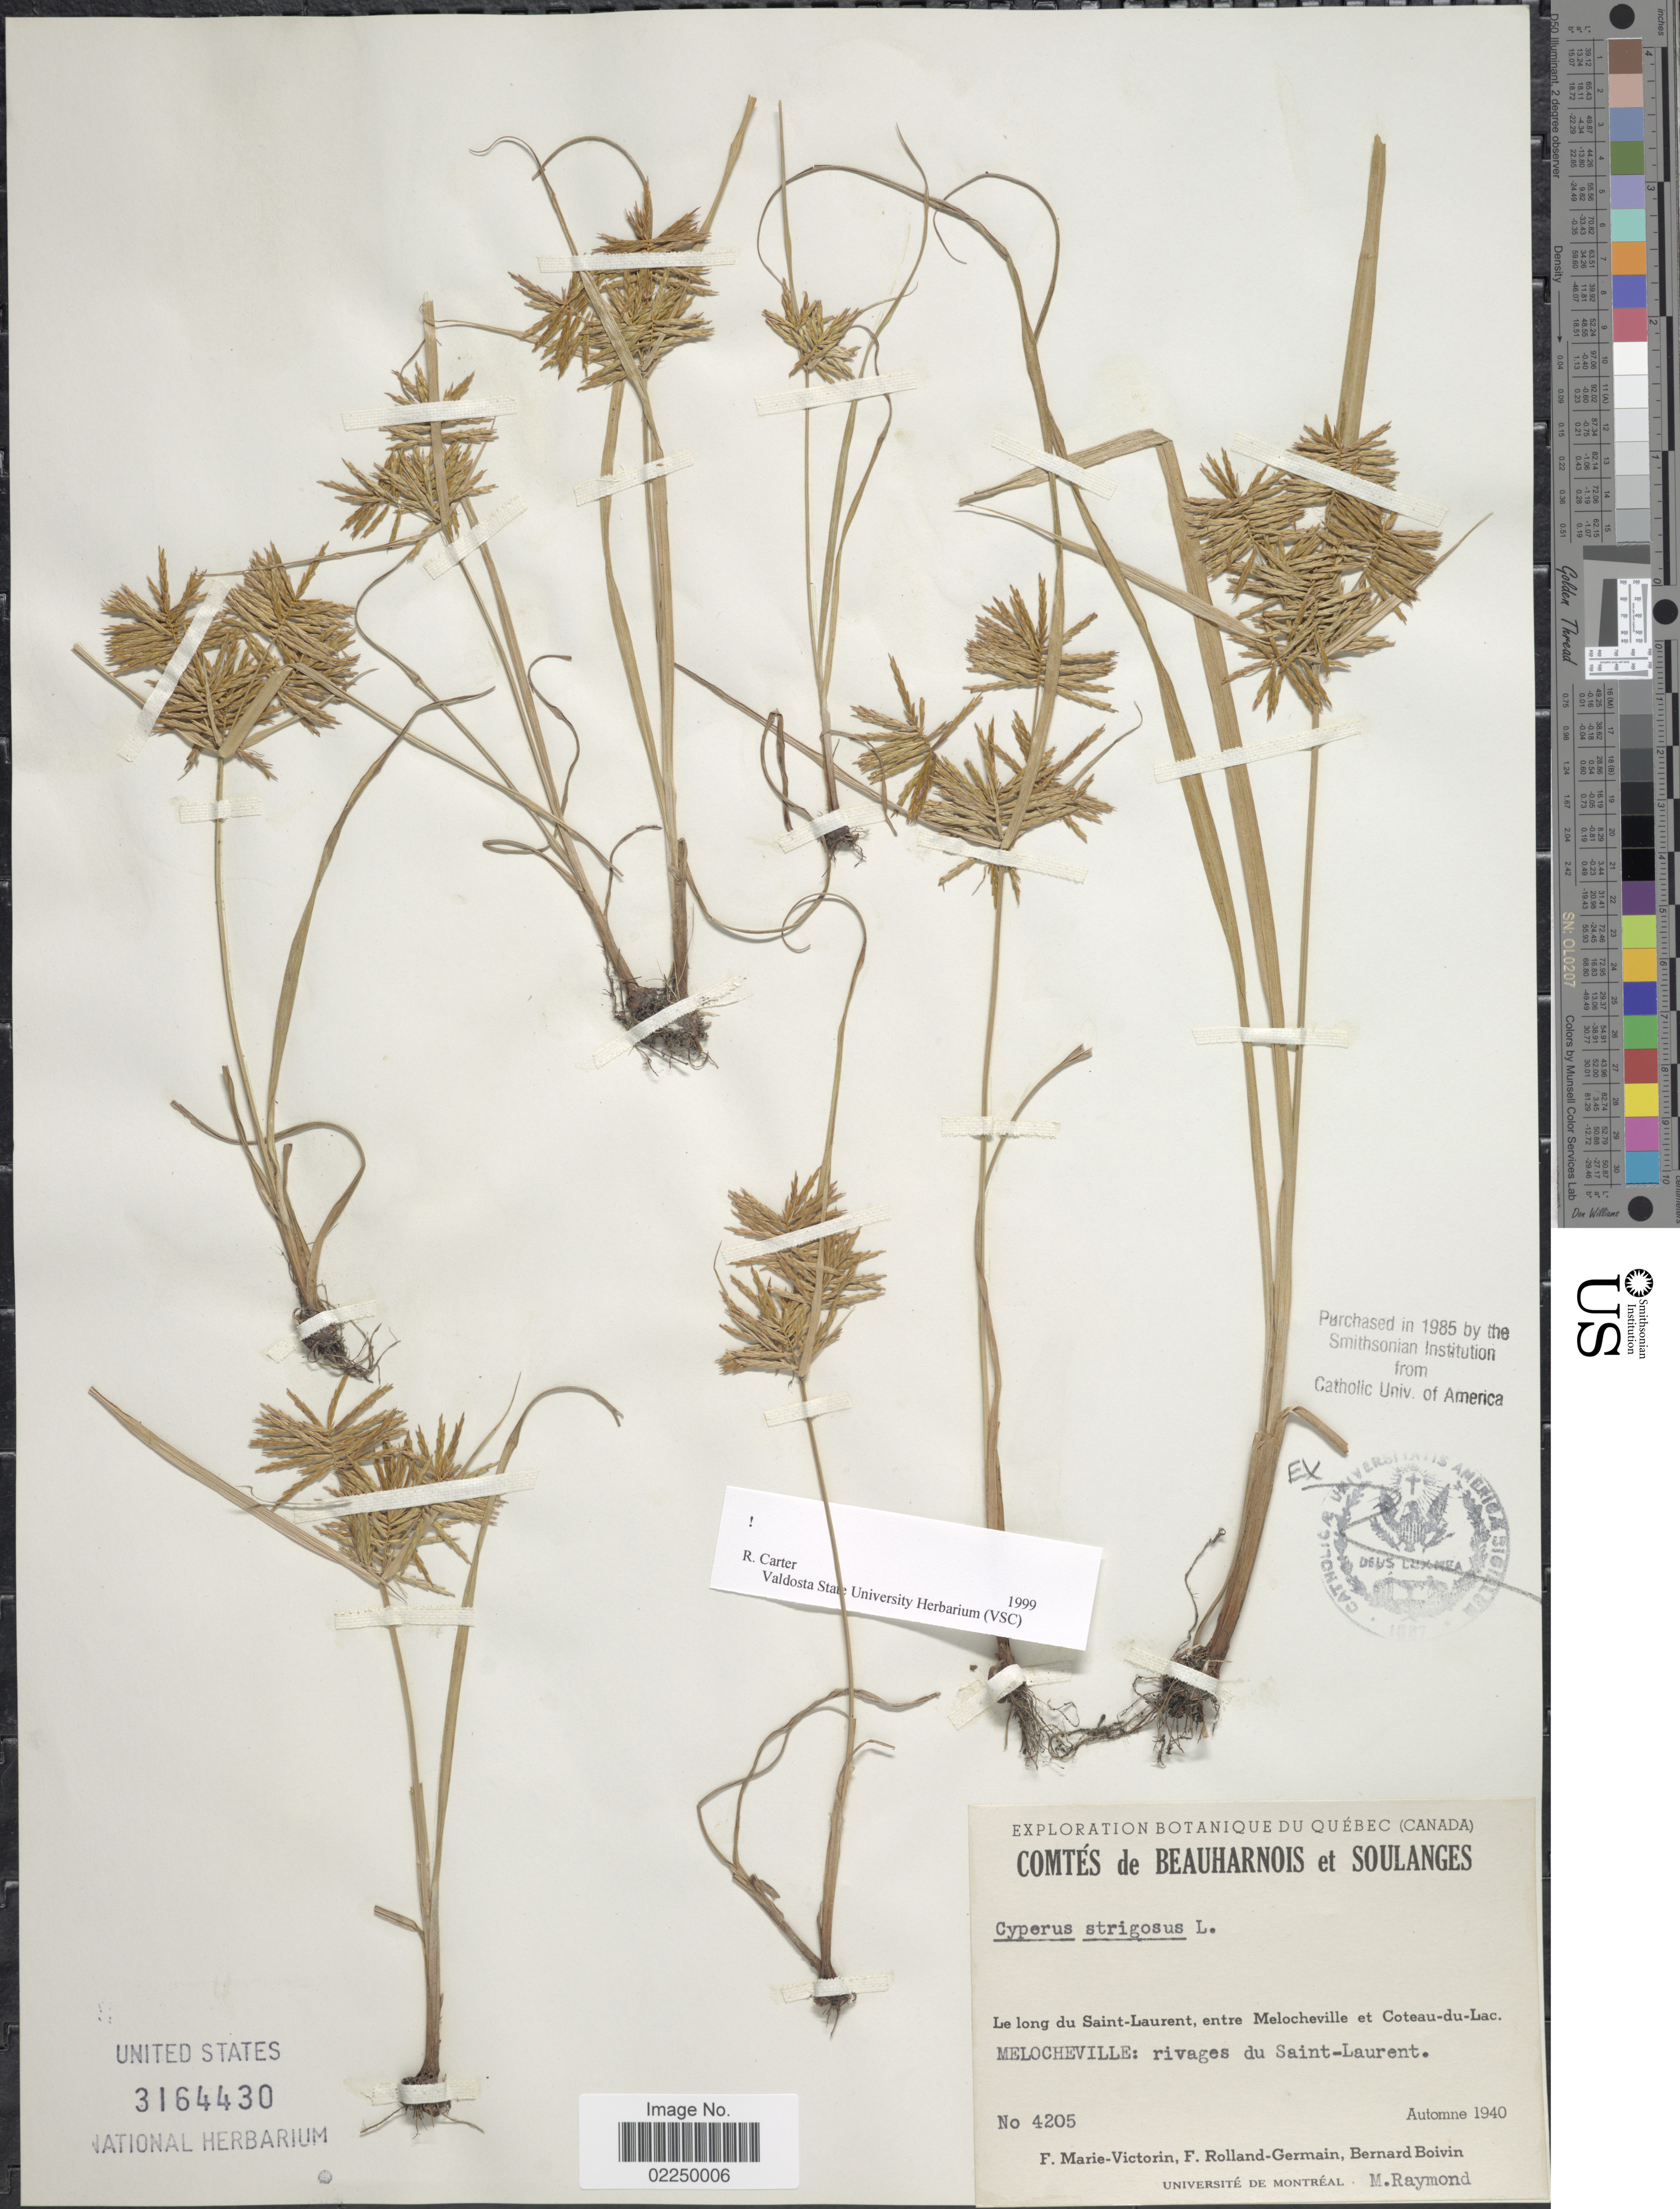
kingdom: Plantae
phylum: Tracheophyta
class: Liliopsida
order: Poales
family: Cyperaceae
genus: Cyperus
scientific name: Cyperus strigosus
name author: L.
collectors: F. Marie-Victorin, Rolland-Germain & J. R. B. Boivin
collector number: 4205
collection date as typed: Automne 1940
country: Canada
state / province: Quebec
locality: Beauharnois et Soulanges, Le long du Saint-Laurent, entre Melocheville et Coteau-du-Lac, Melocheville: rivages du Saint-Laurent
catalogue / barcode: US 3164430